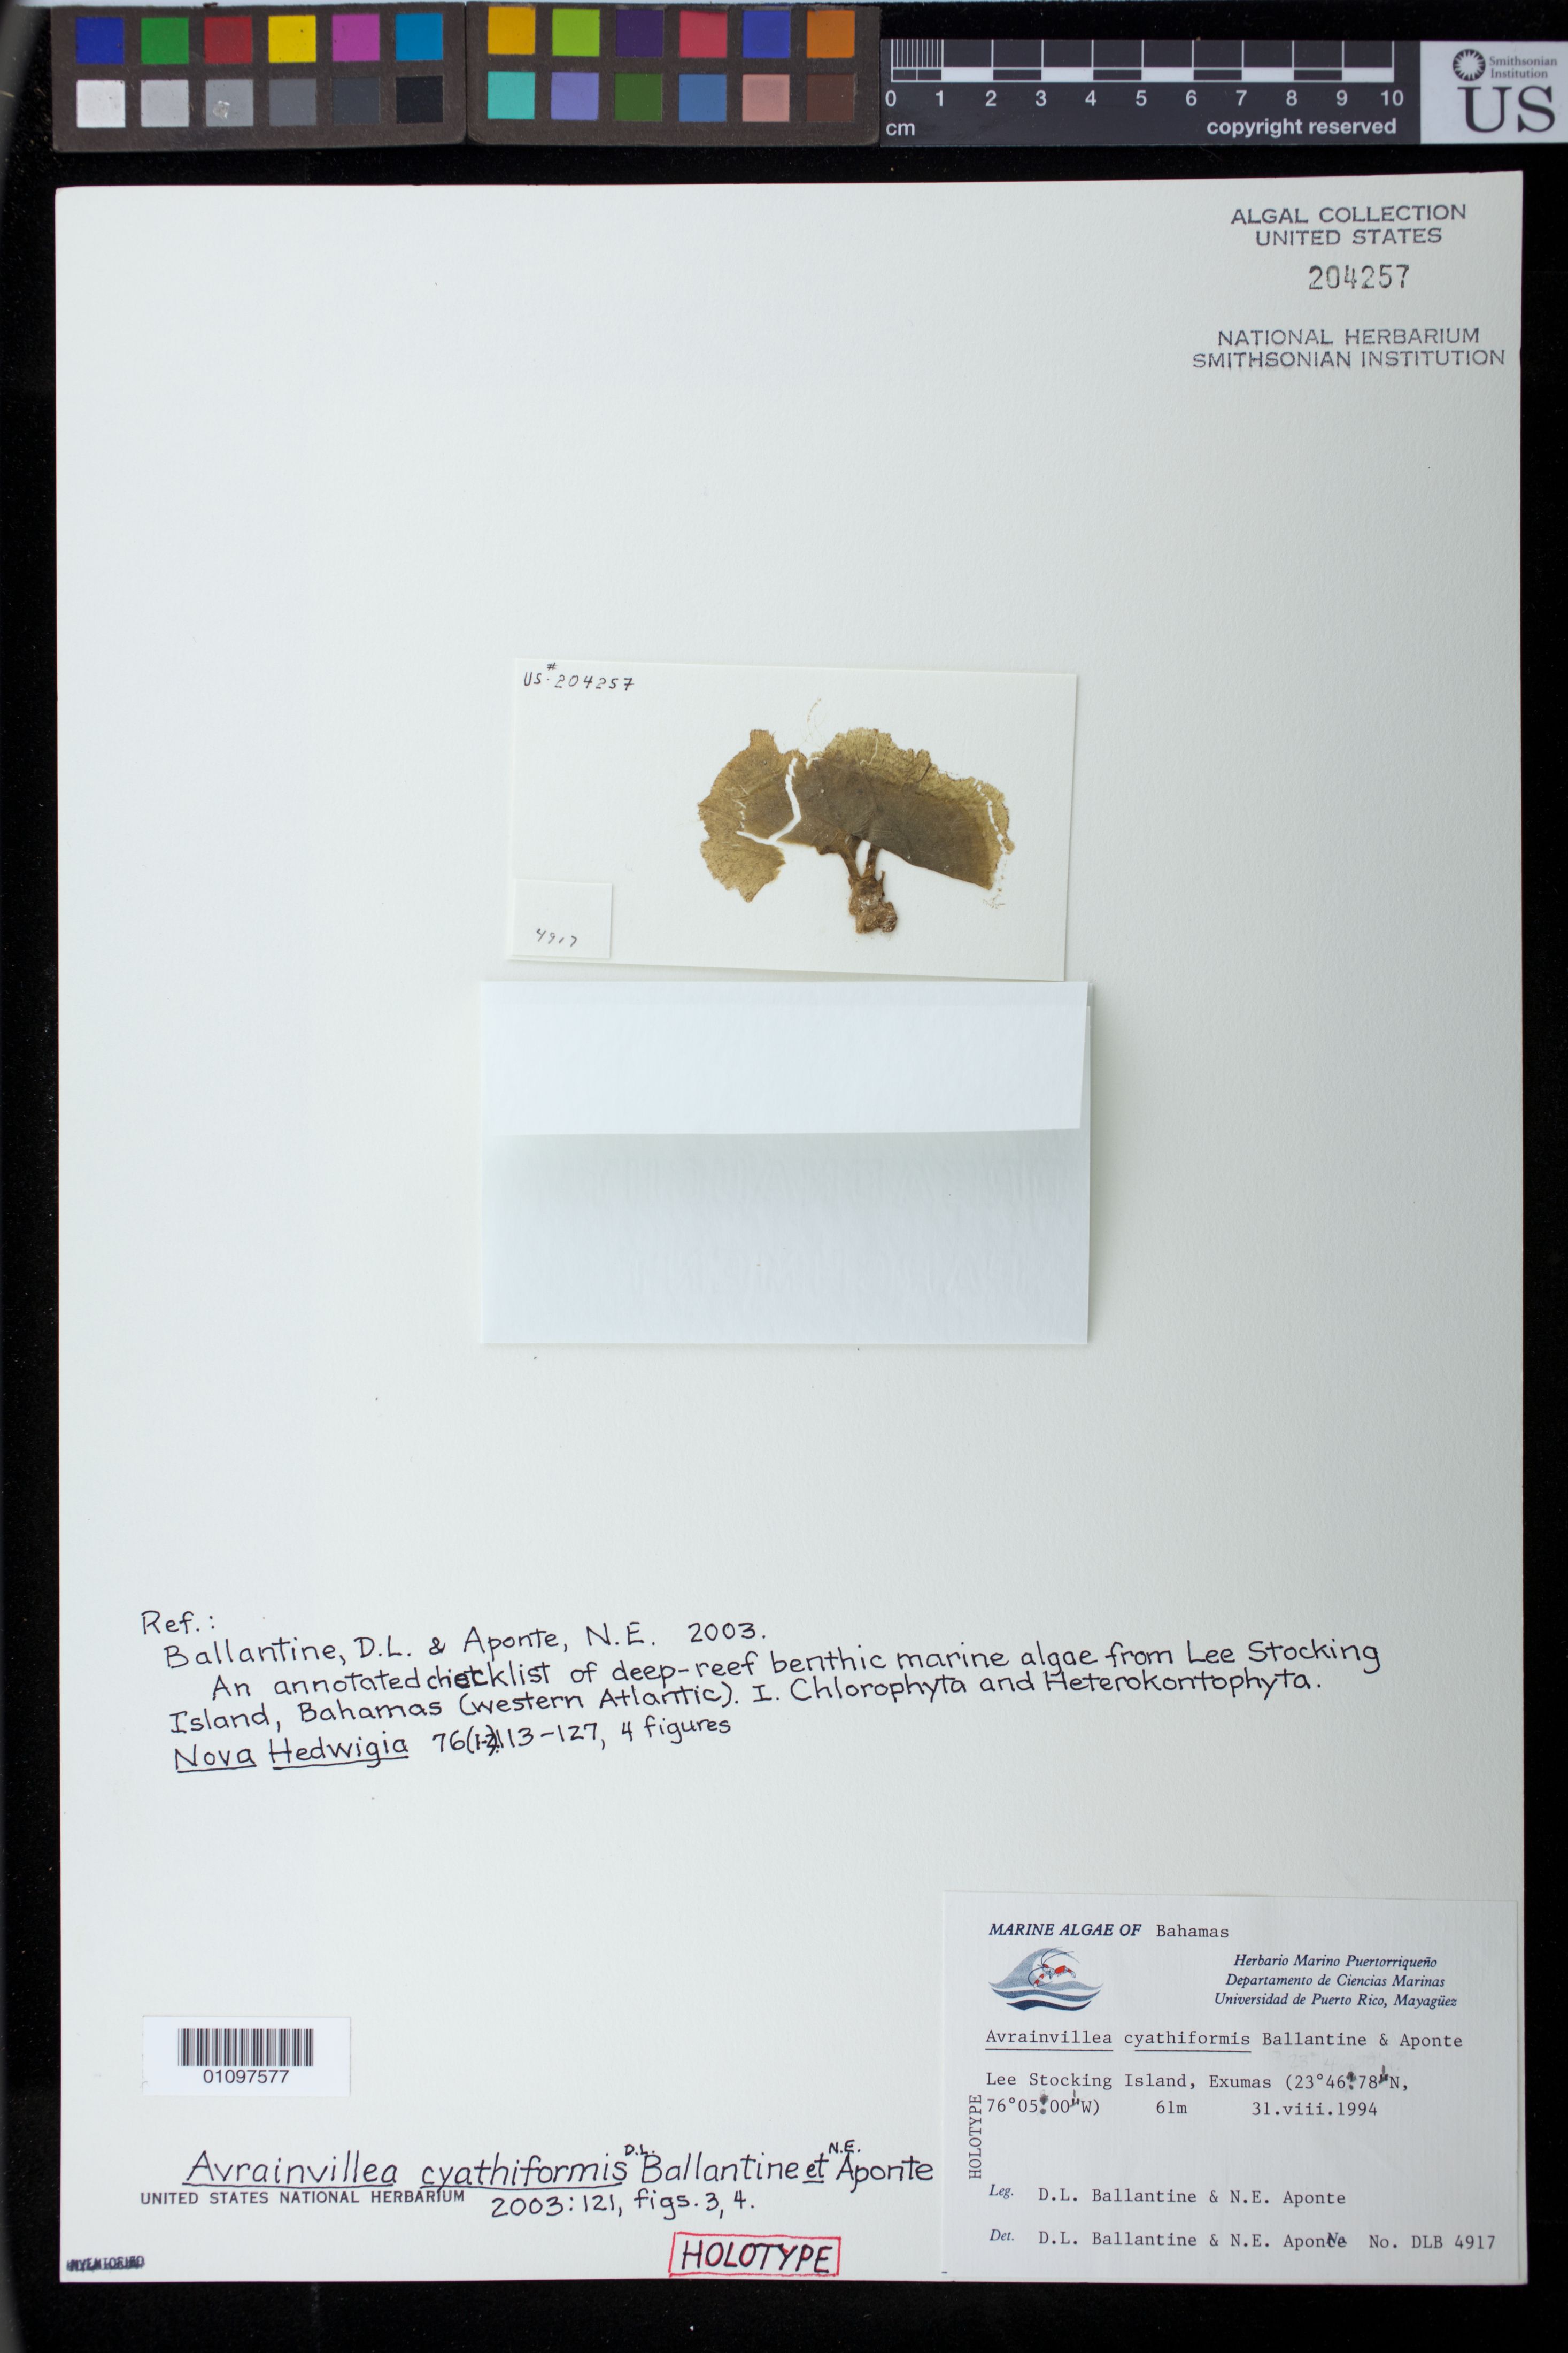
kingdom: Plantae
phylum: Chlorophyta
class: Ulvophyceae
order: Bryopsidales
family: Dichotomosiphonaceae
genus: Avrainvillea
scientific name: Avrainvillea cyathiformis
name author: D.L. Ballant. & N.E.Aponte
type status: Holotype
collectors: D.L. Ballantine & N. E. Aponte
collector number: DLB 4917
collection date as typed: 31 Aug 1994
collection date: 1994-08-31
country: Bahamas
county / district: Exuma District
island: Lee Stocking Island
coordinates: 23 46.78'N, 76 05.00'W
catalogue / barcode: US 204257